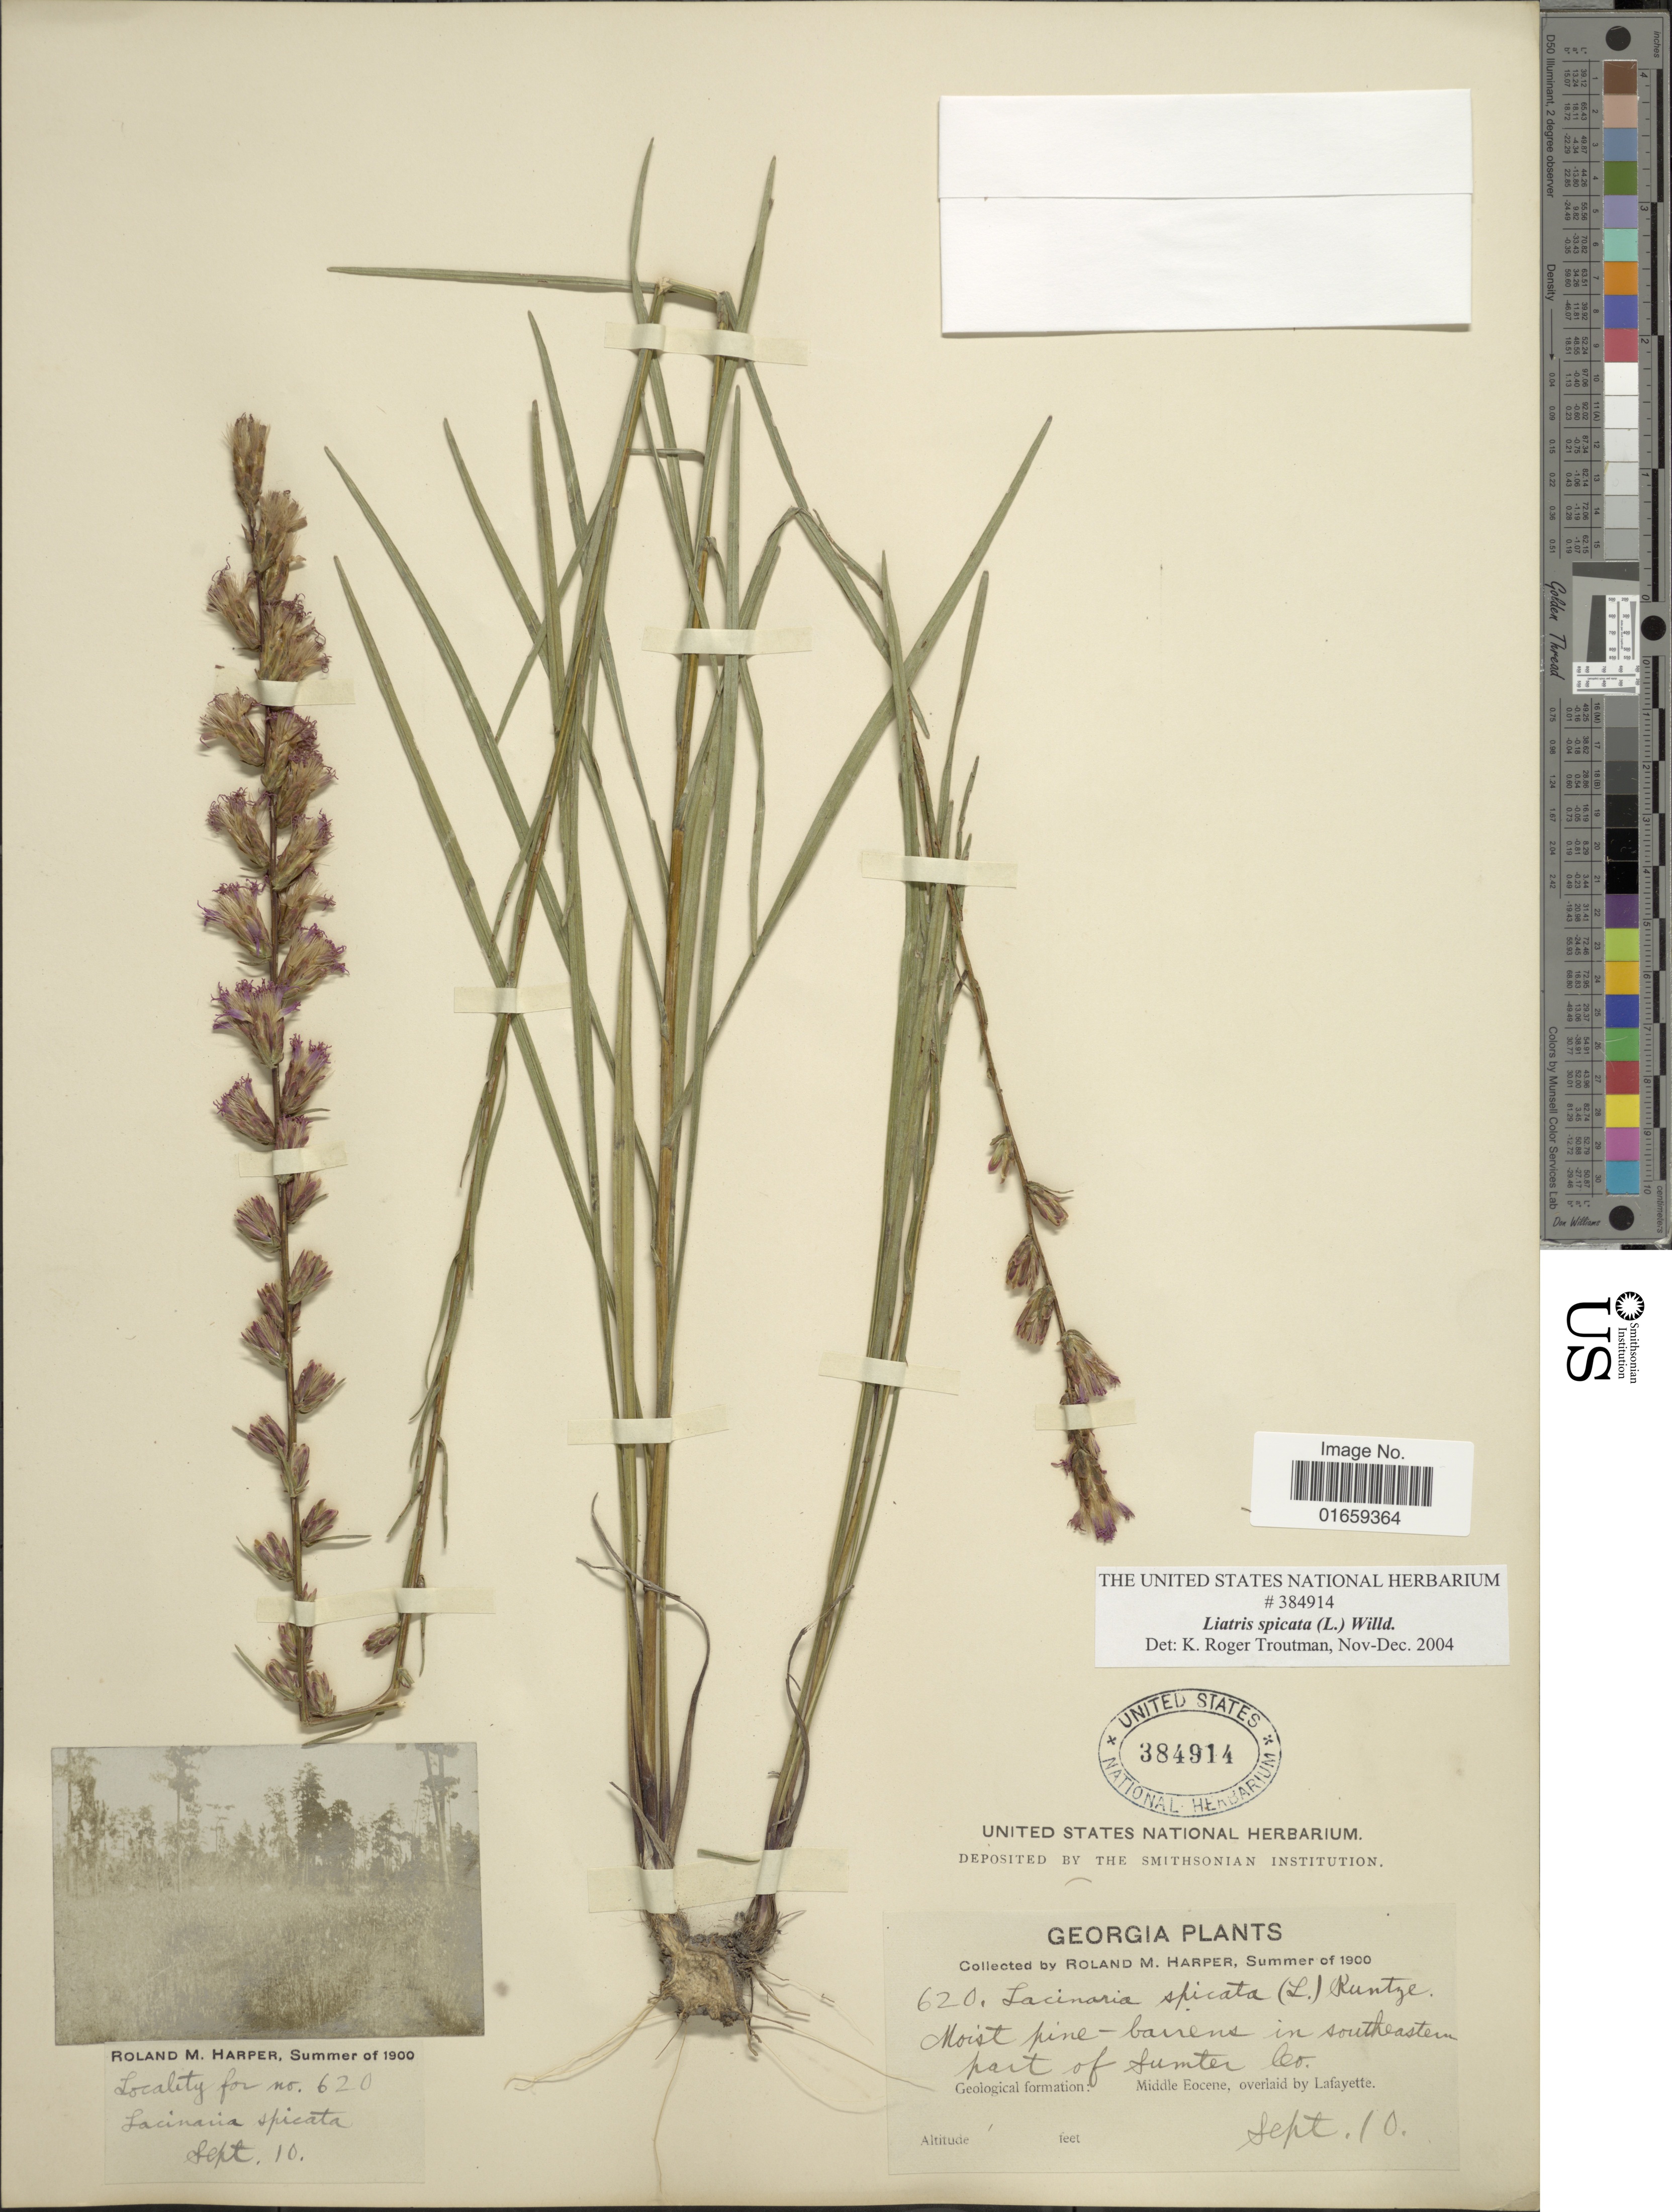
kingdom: Plantae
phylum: Tracheophyta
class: Magnoliopsida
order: Asterales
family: Asteraceae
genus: Liatris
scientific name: Liatris spicata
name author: (L.) Willd.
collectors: R. M. Harper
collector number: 620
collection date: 1900-09-10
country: United States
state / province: Georgia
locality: In Southeastern part of Sumter Leo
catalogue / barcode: US 384914